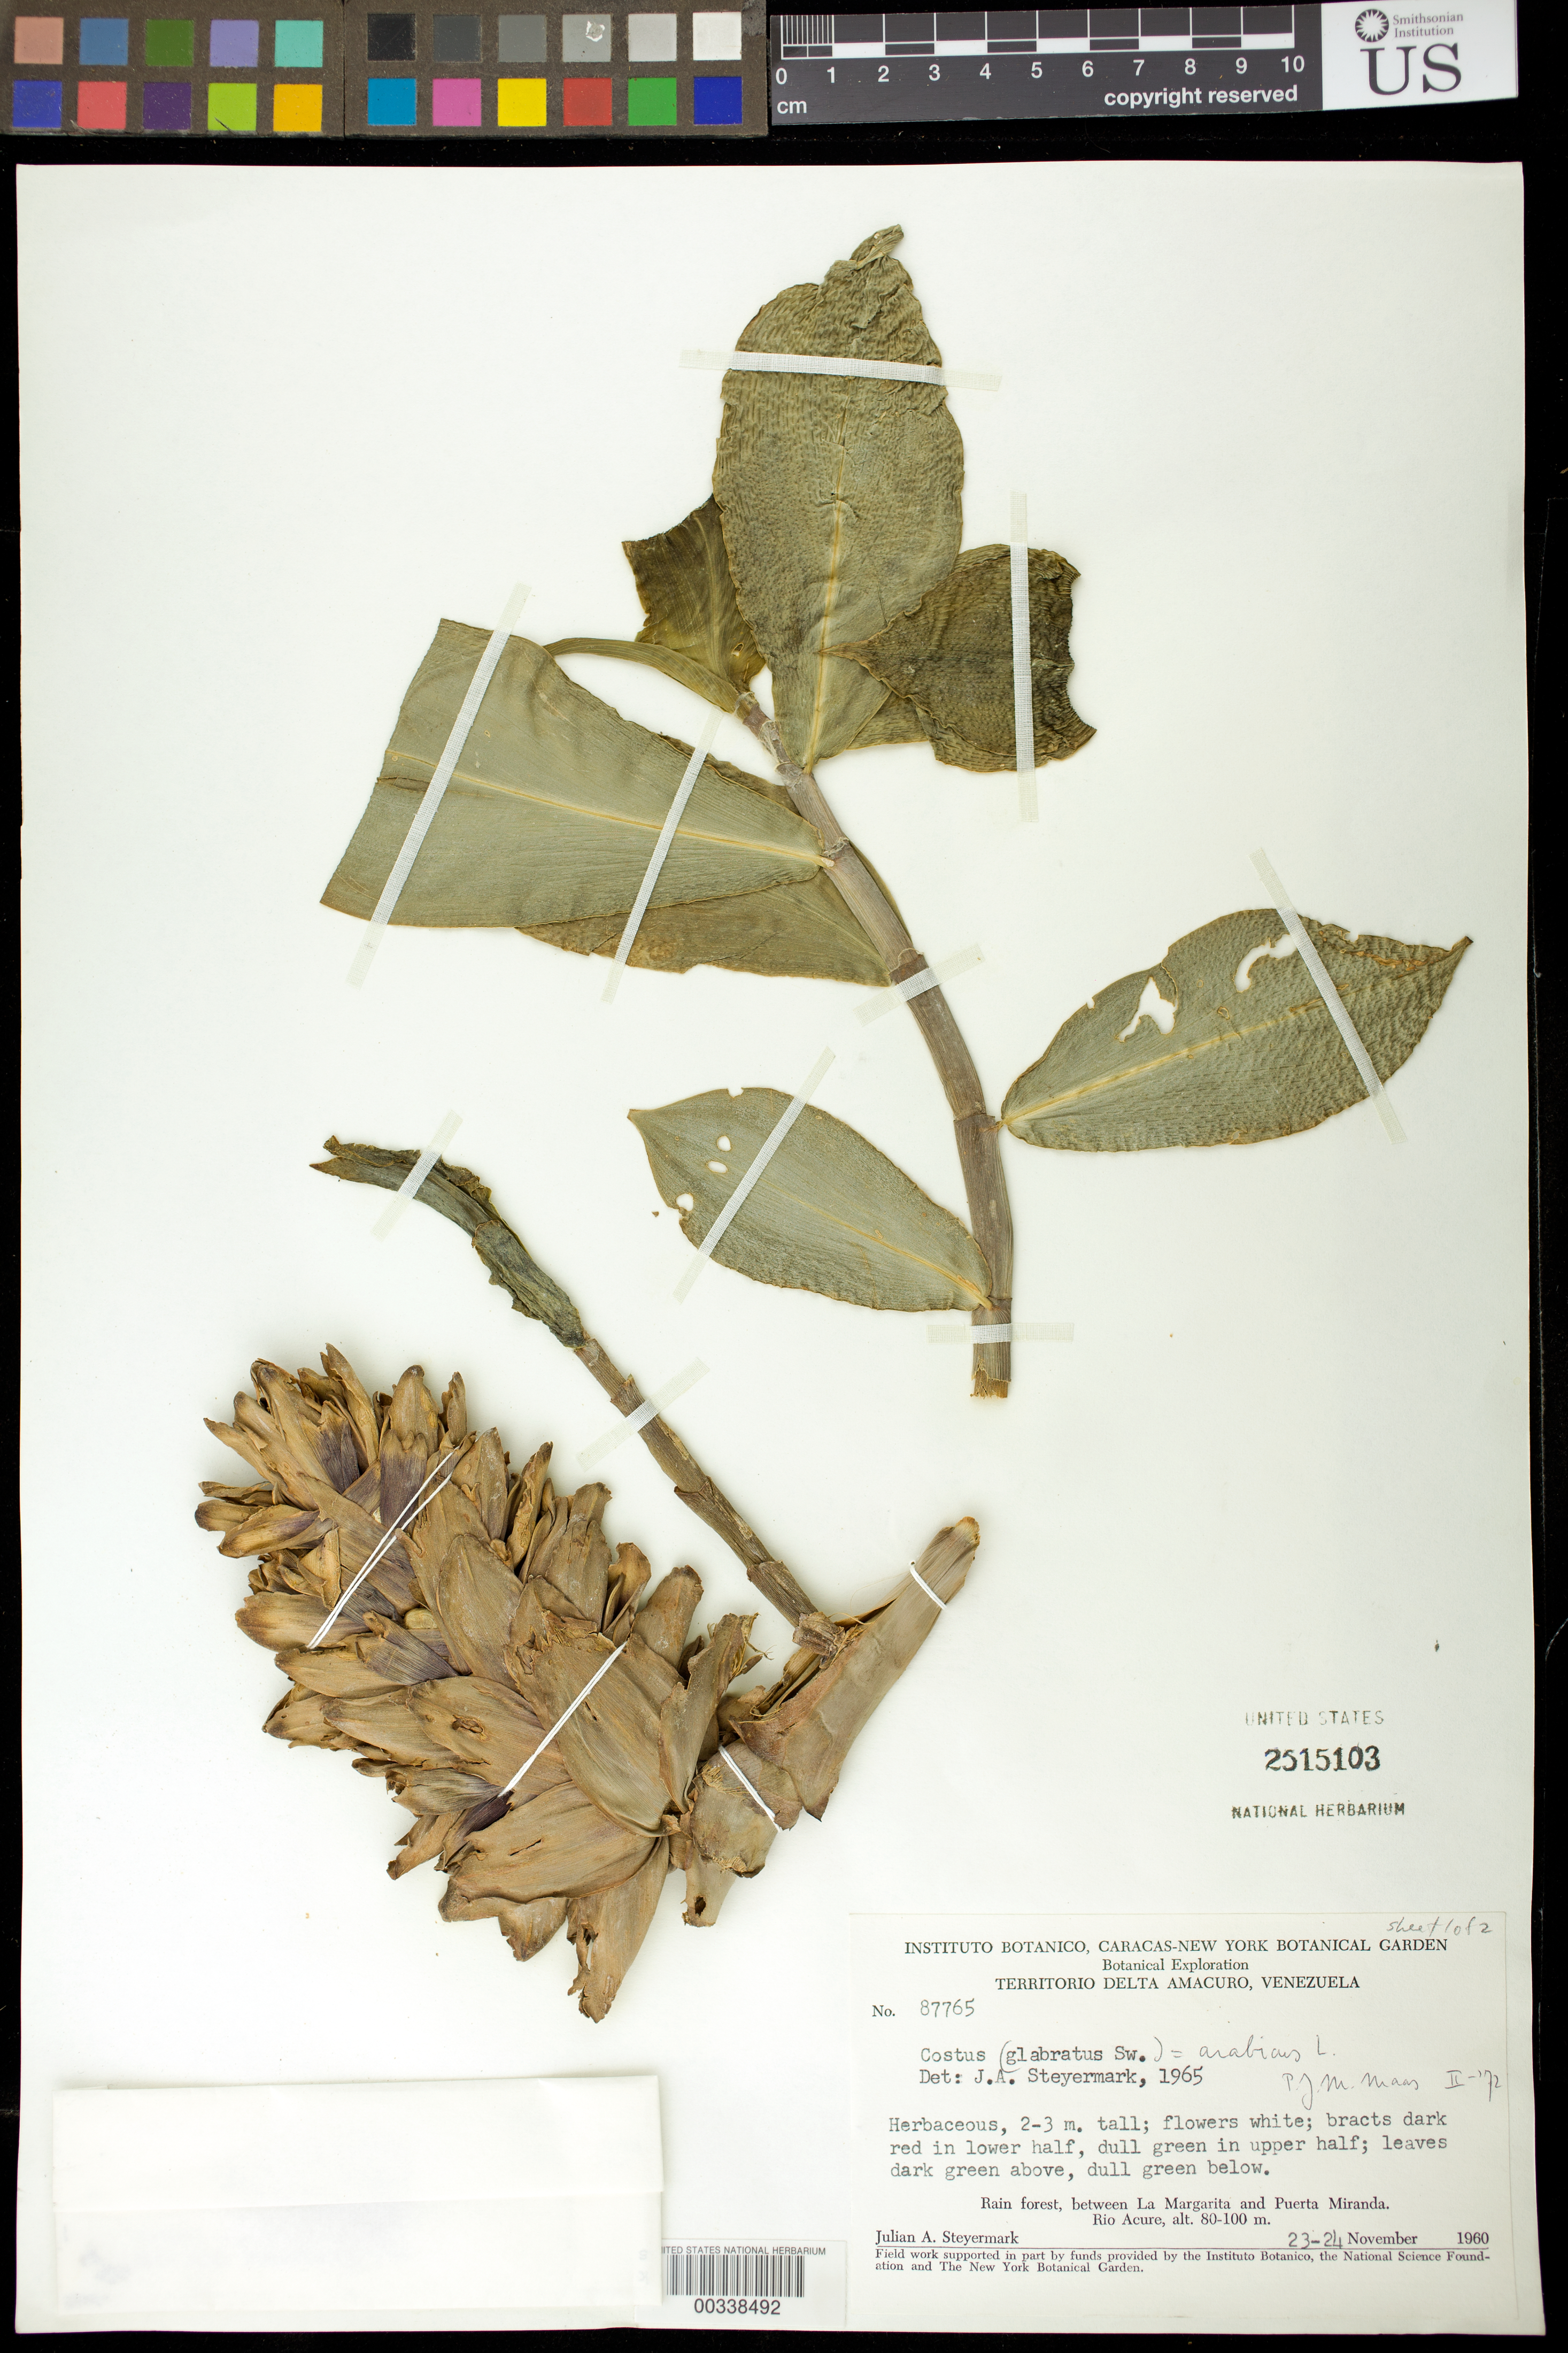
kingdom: Plantae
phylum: Tracheophyta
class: Liliopsida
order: Zingiberales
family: Costaceae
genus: Costus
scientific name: Costus arabicus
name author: L.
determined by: Maas, Paul J. M.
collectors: J. Steyermark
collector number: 87765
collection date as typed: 23 Nov 1960 to 24 Nov 1960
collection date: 1960-11-23/1960-11-24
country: Venezuela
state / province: Delta Amacuro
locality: Rain forest, between La Magarita and Puerta Miranda, Rio Acure.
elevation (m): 80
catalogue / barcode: US 2515103